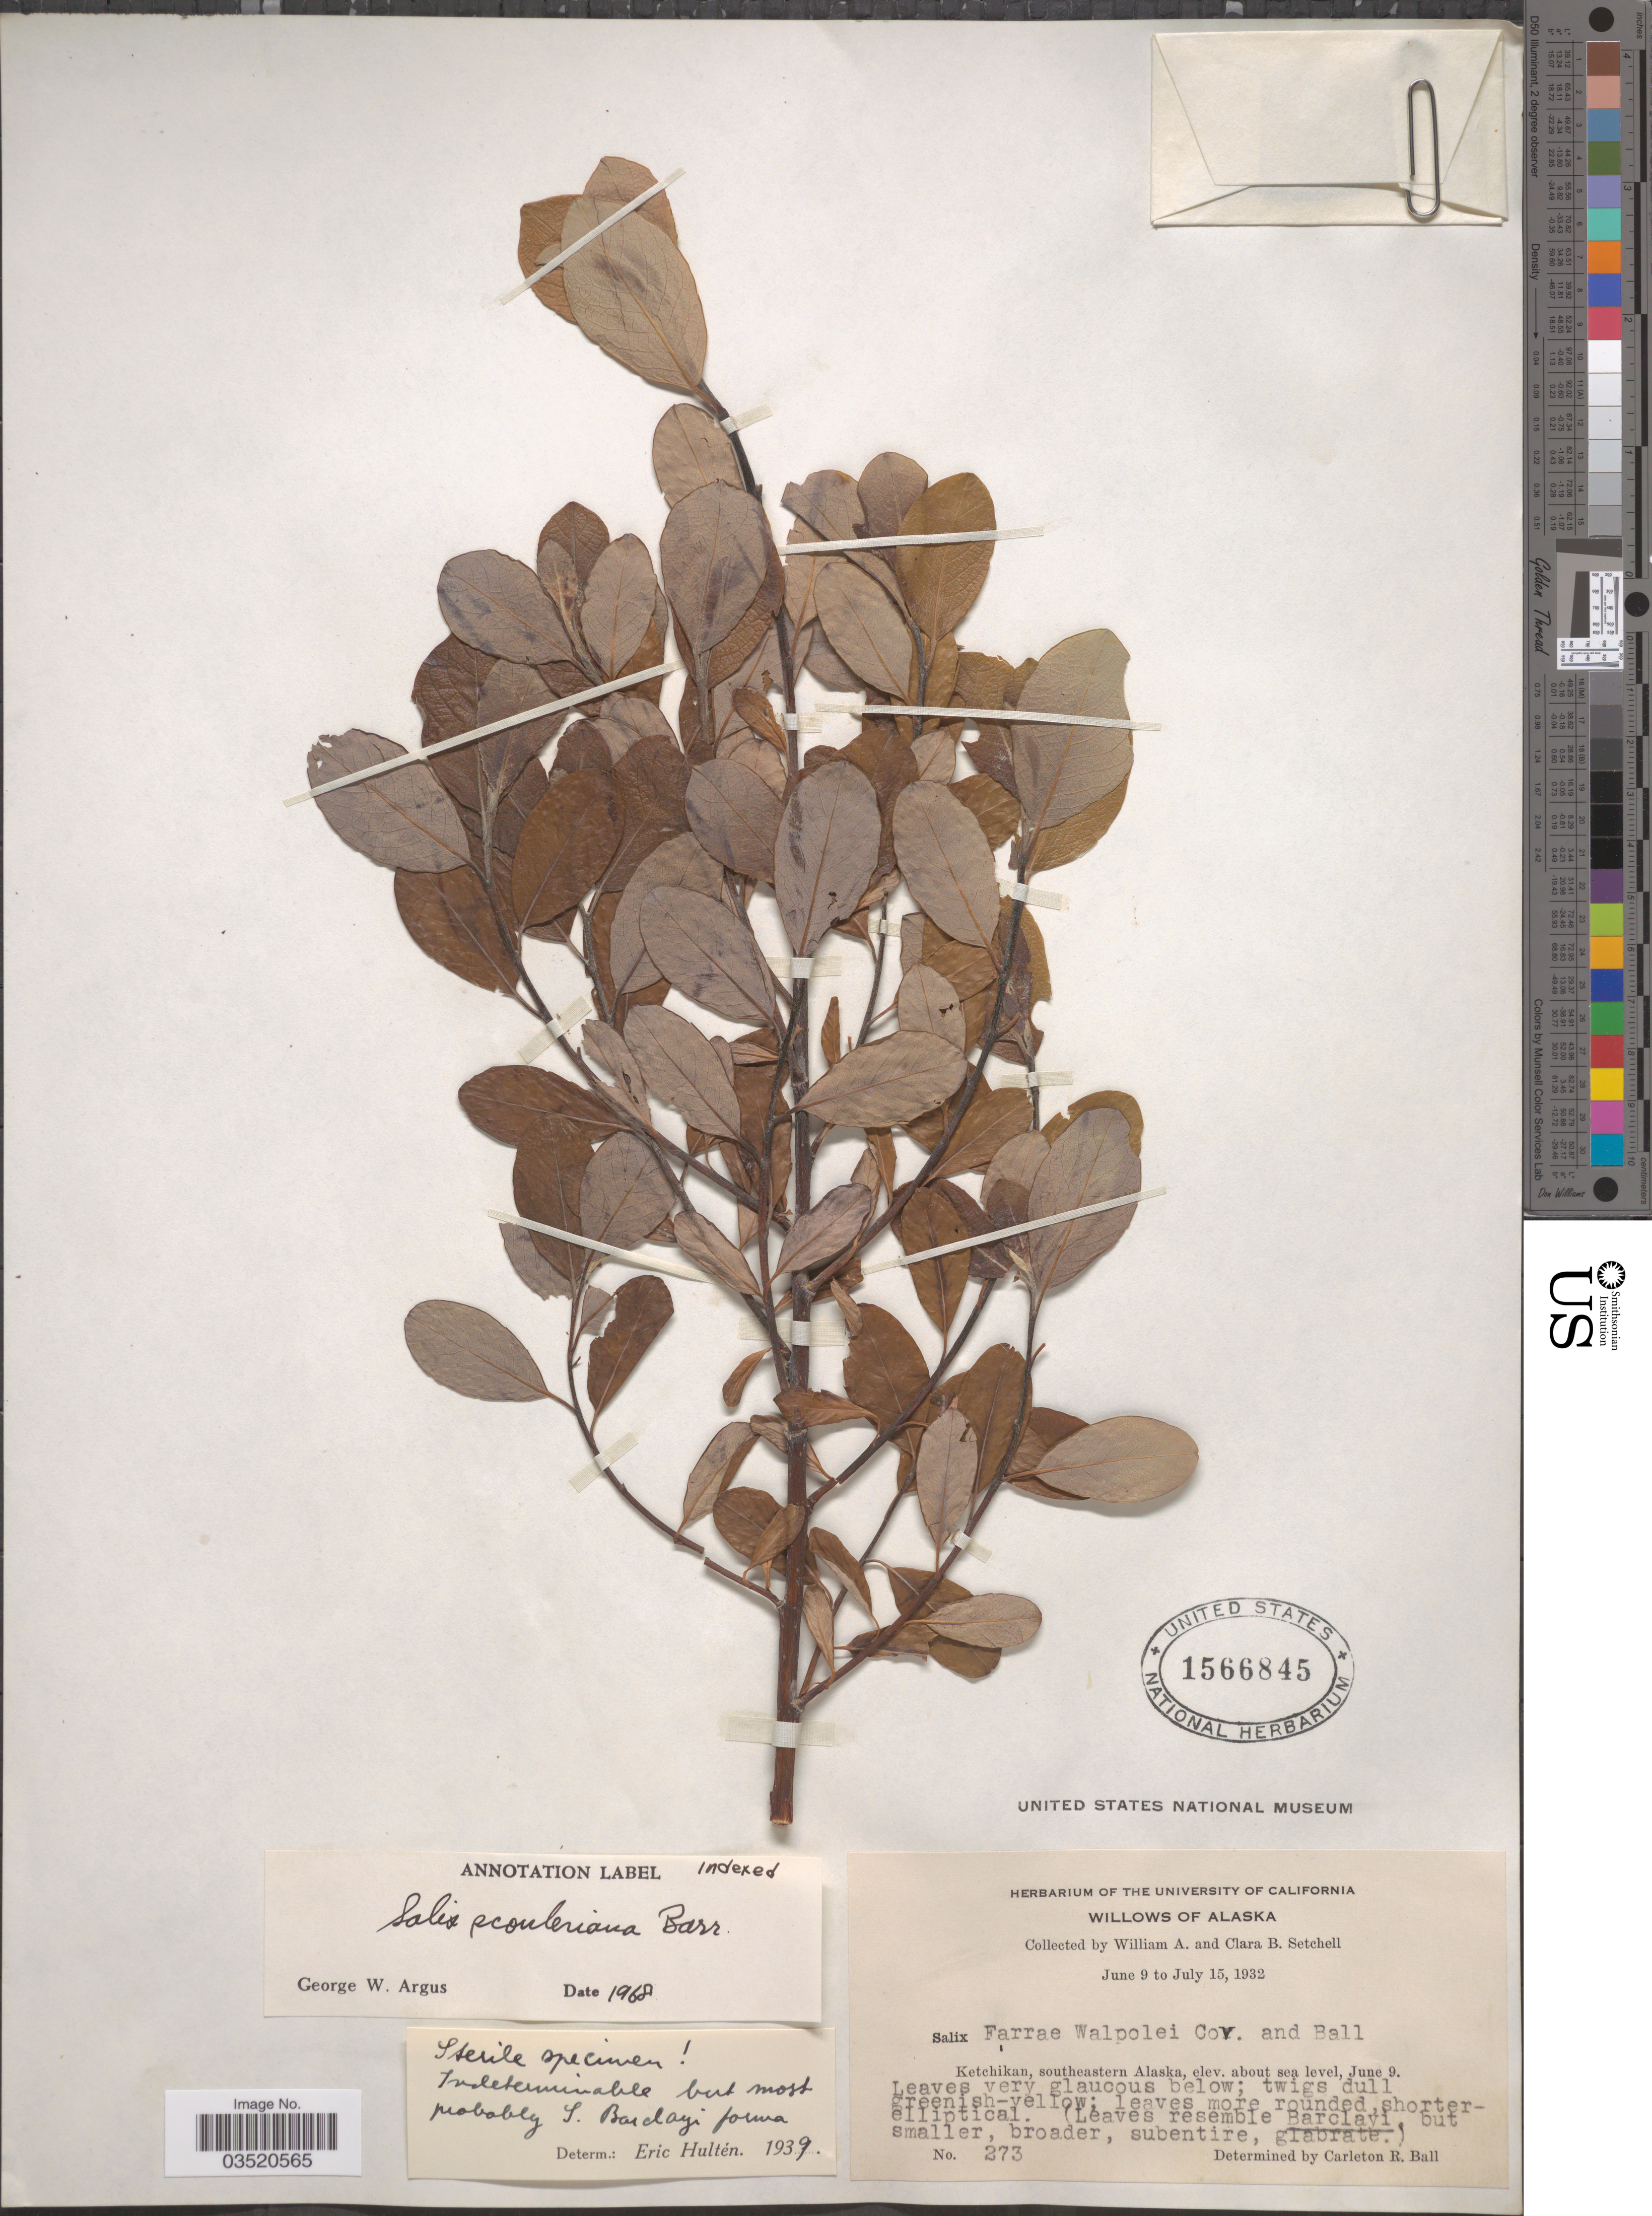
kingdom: Plantae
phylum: Tracheophyta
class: Magnoliopsida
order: Malpighiales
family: Salicaceae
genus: Salix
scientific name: Salix scouleriana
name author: Barratt ex Hook.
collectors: W. Setchell & C. B. Setchell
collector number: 273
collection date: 1932-06-09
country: United States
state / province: Alaska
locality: Ketchikan, southeastern Alaska.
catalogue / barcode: US 1566845